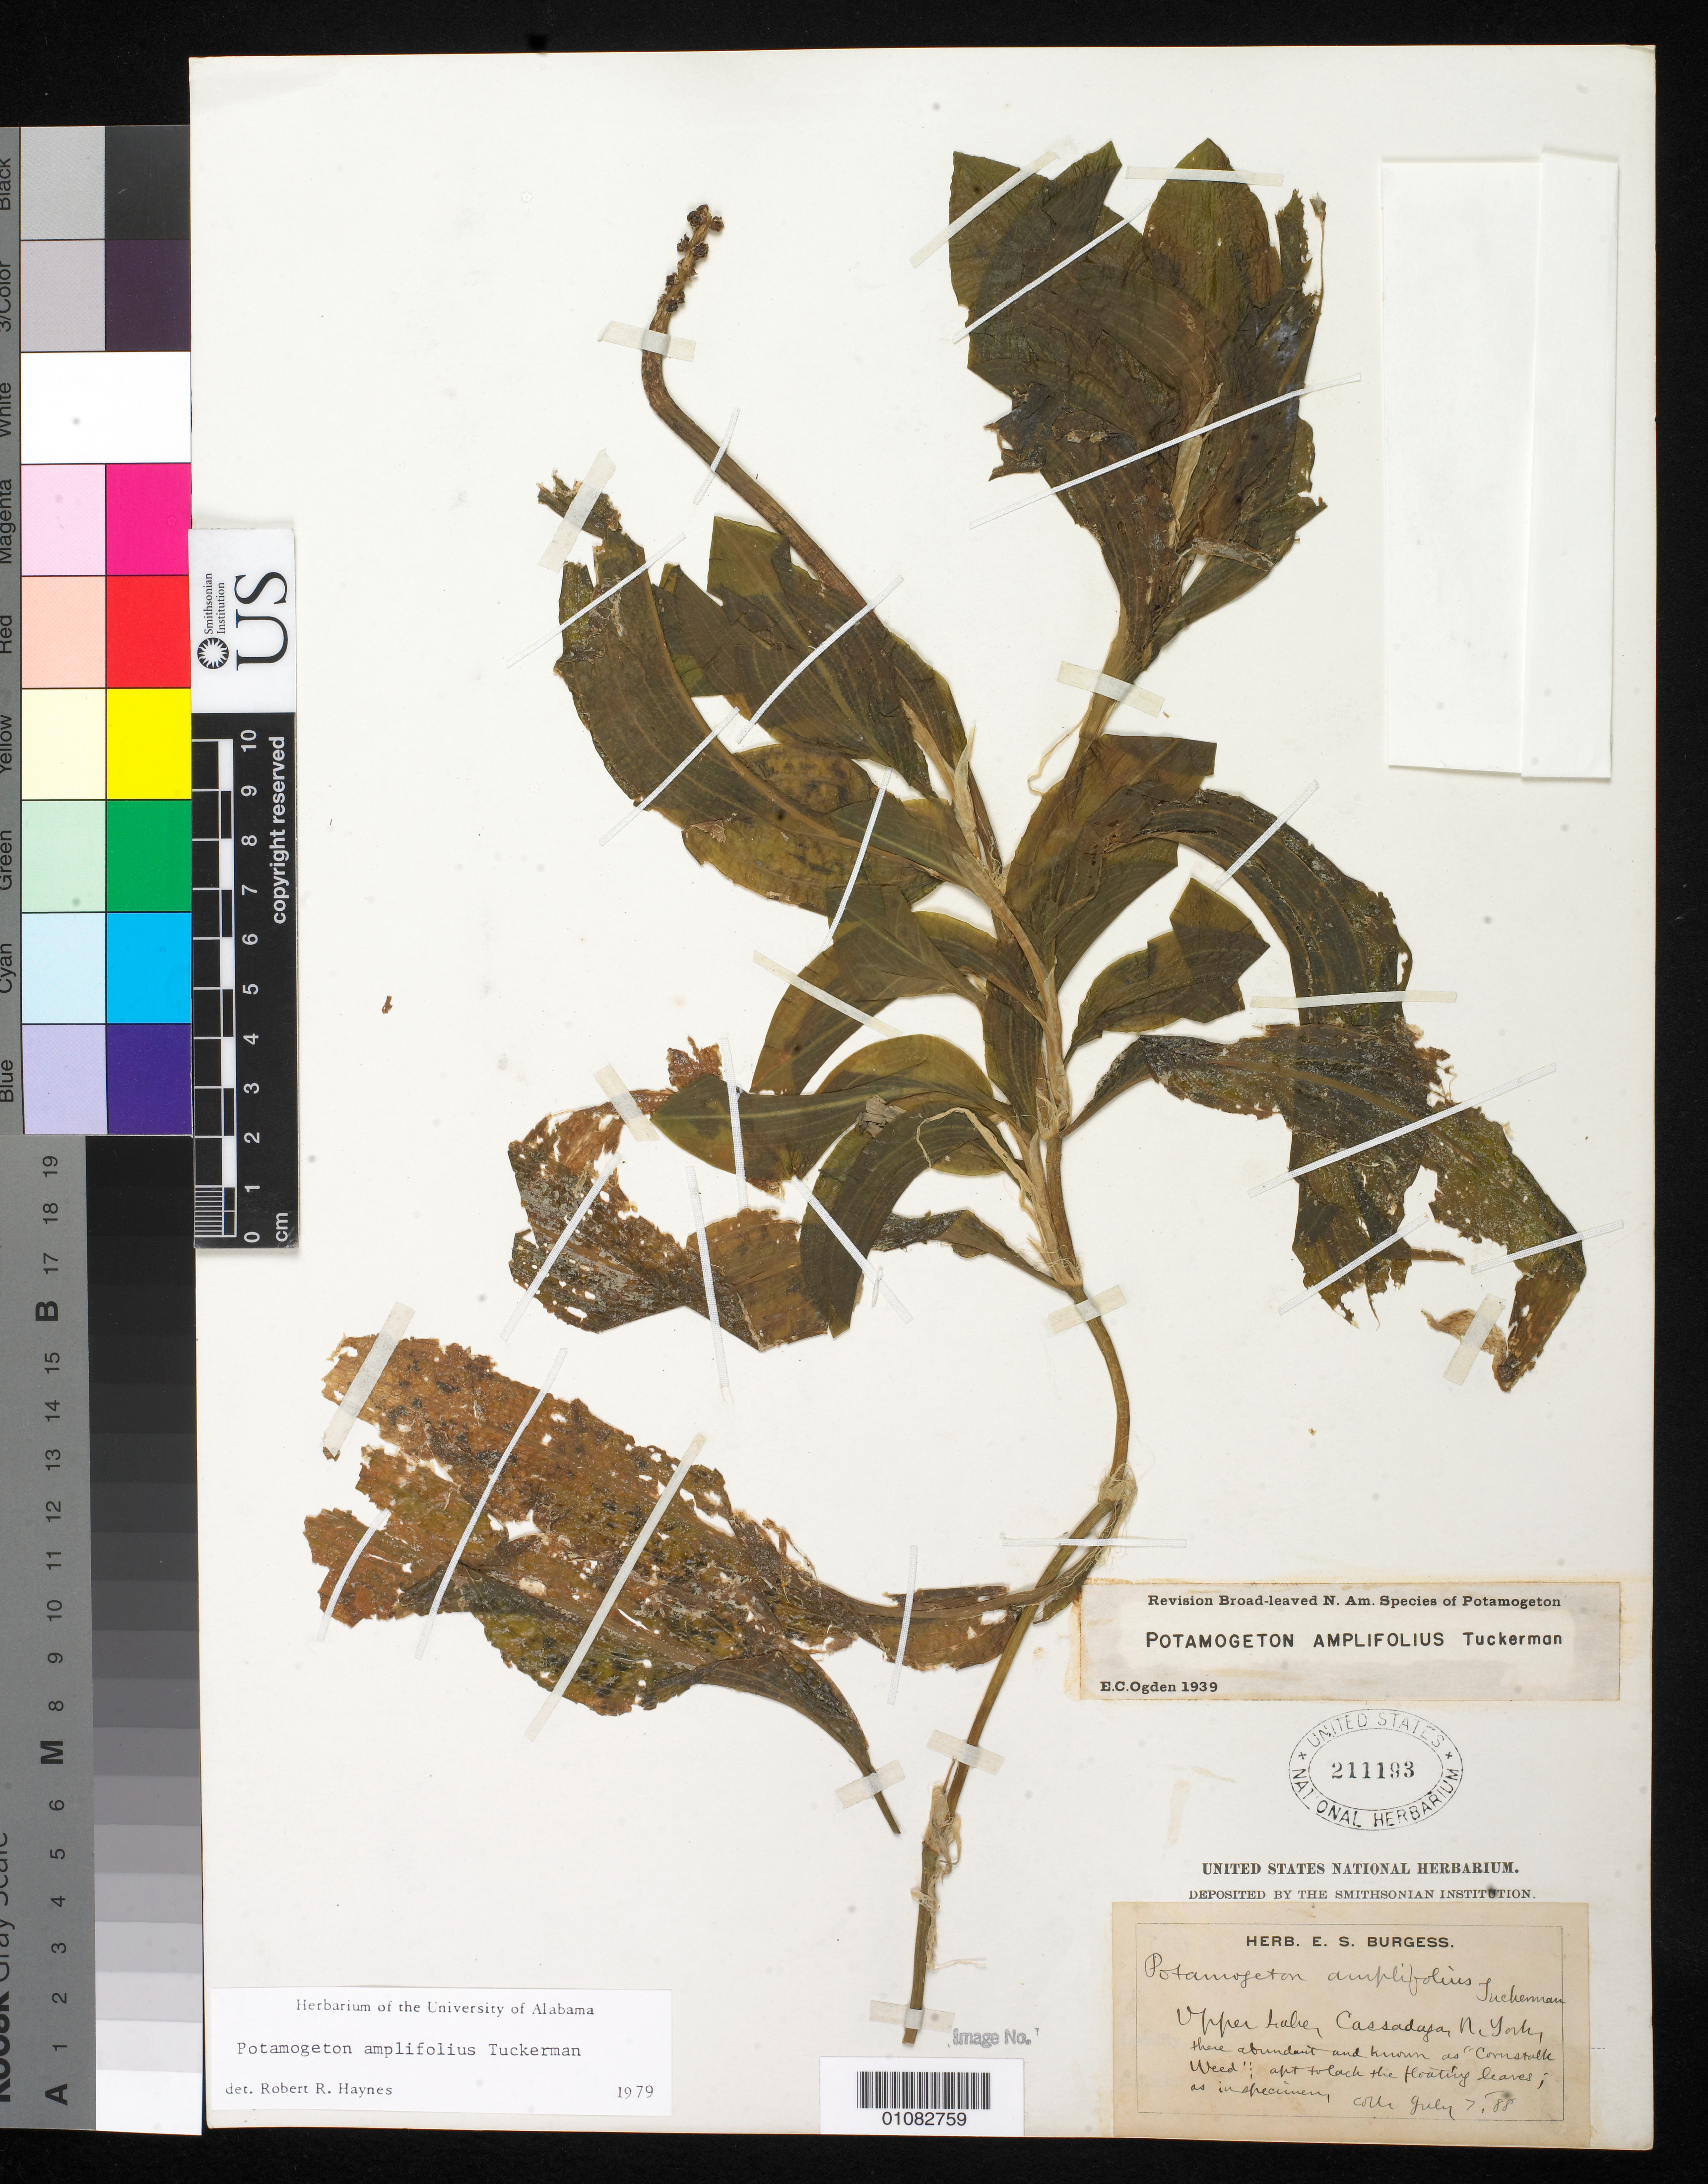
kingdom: Plantae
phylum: Tracheophyta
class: Liliopsida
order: Alismatales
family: Potamogetonaceae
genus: Potamogeton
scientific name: Potamogeton amplifolius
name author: Tuckerm.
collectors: ex herb. E. S. Burgess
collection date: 1888-07-07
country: United States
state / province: New York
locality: Cassadaga, Upper Lake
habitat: Adundant.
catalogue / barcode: US 211193